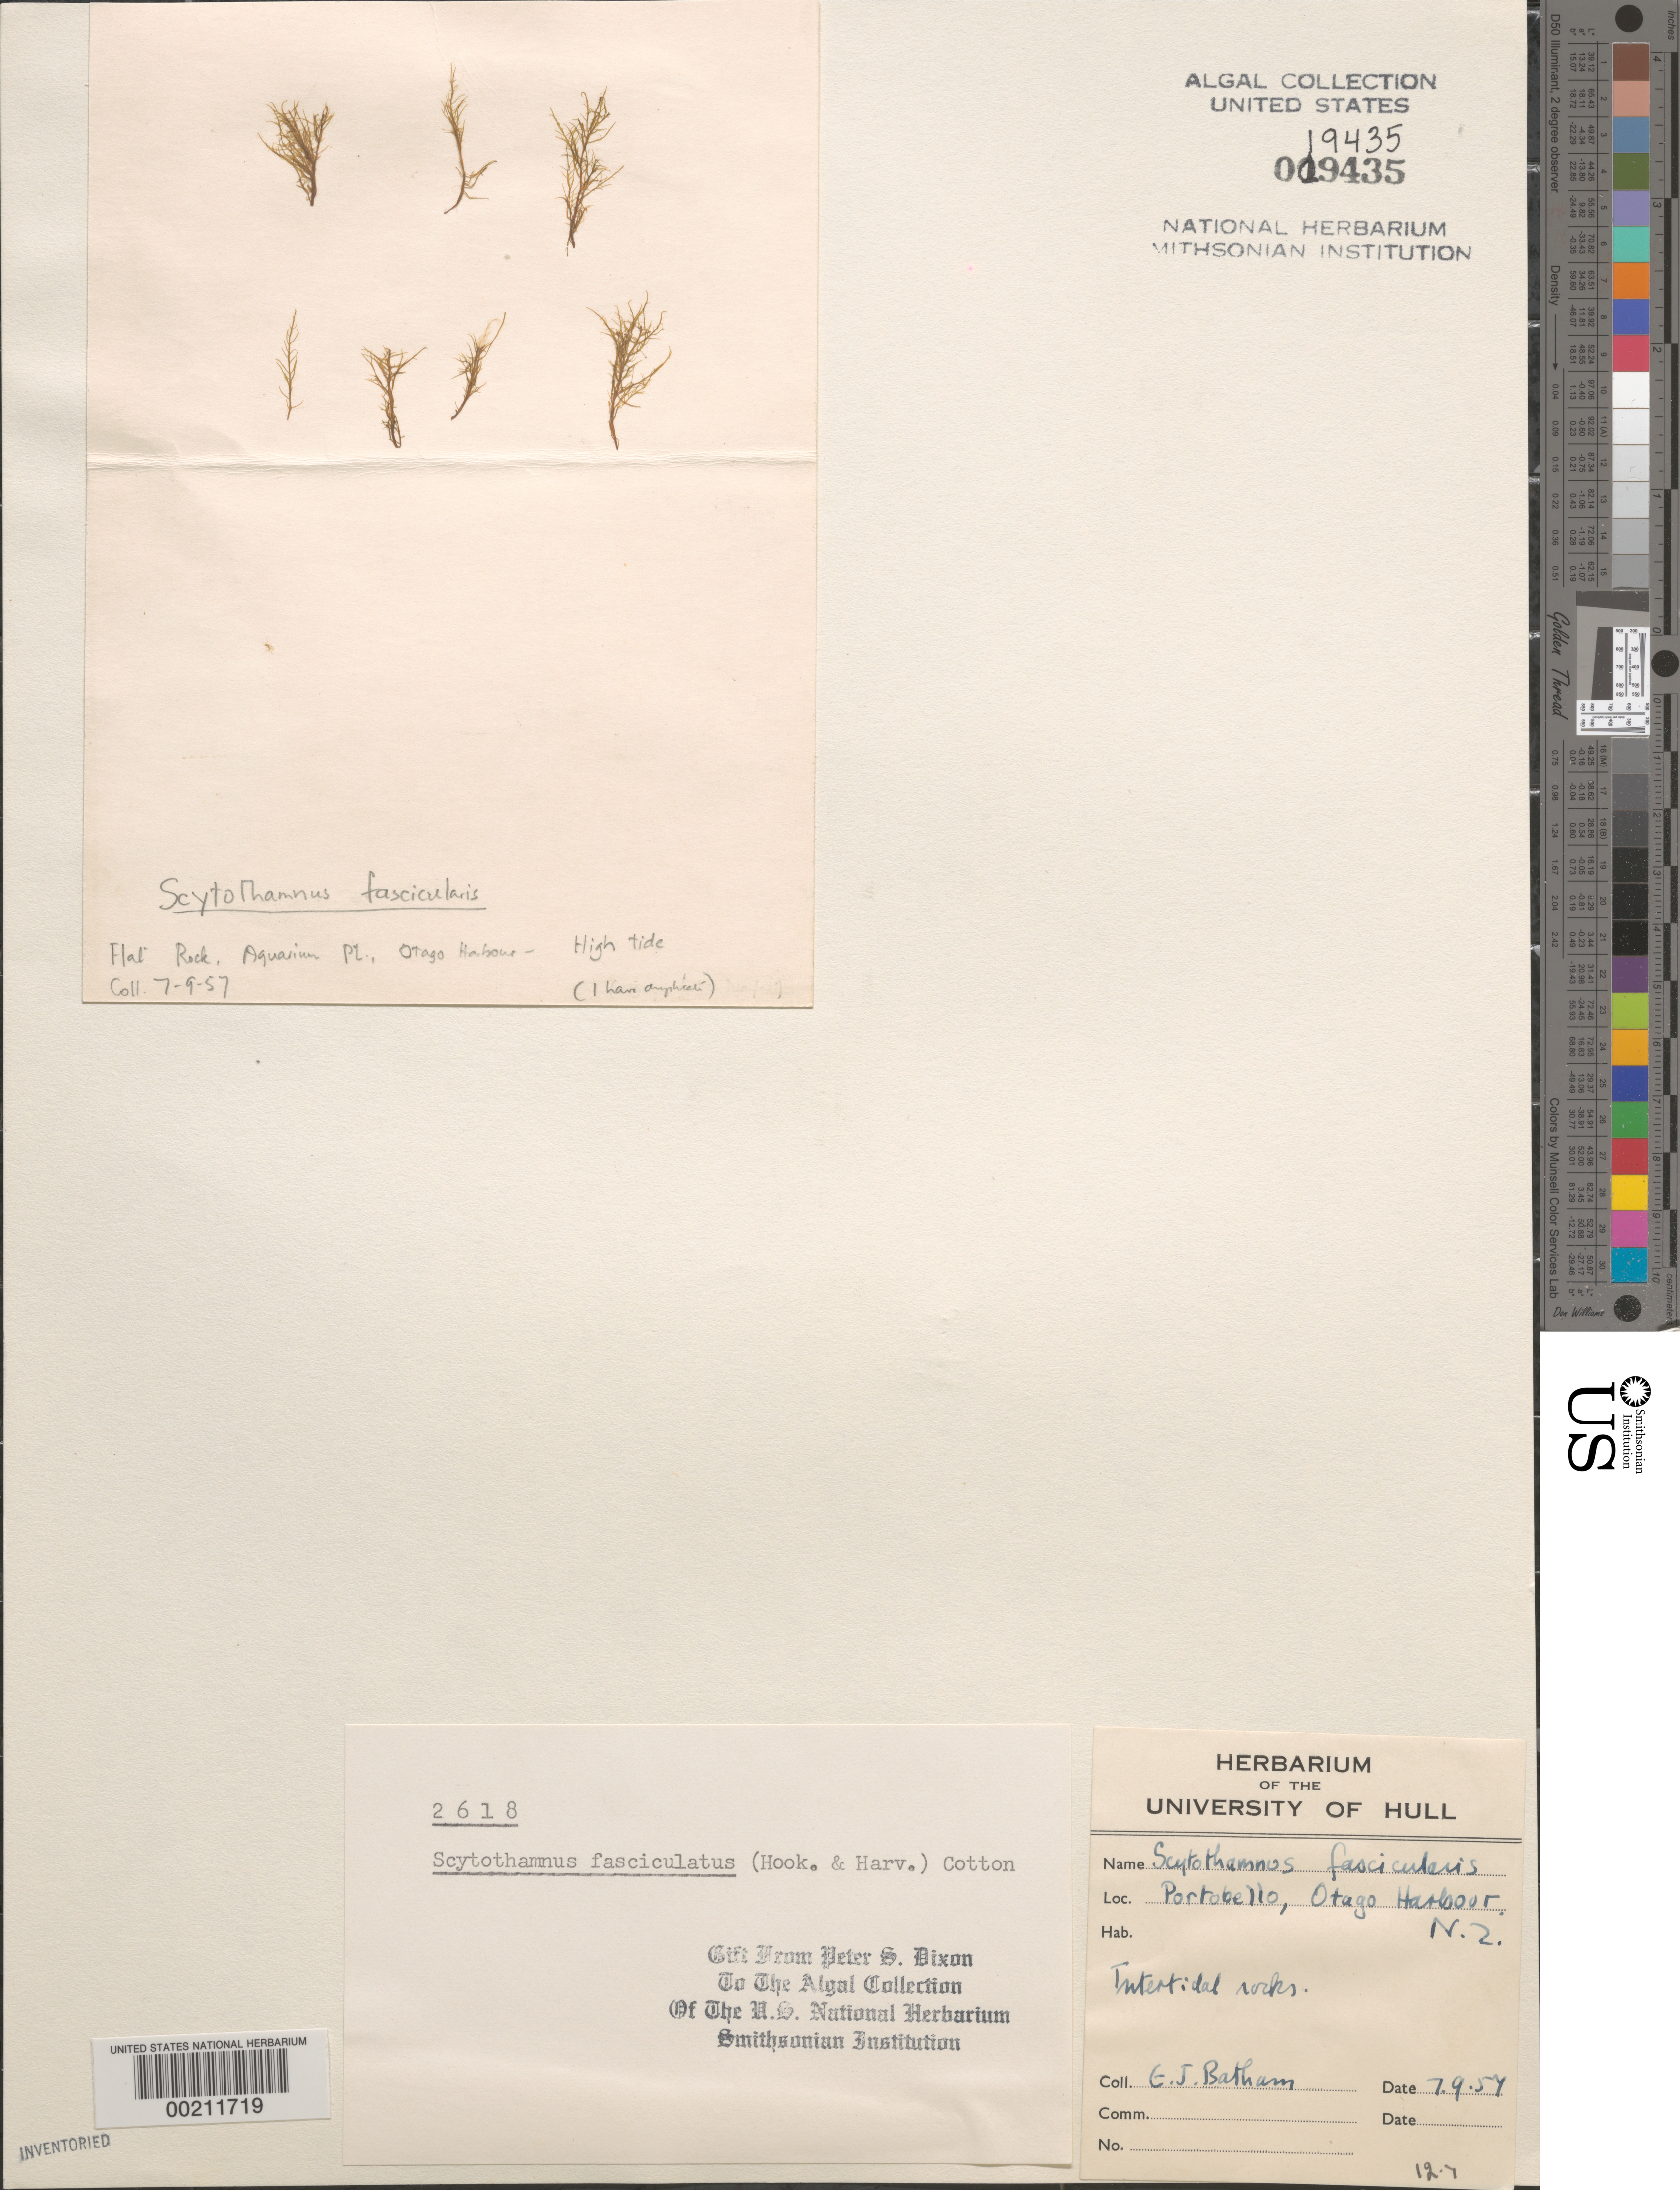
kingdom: Chromista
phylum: Ochrophyta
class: Phaeophyceae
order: Scytothamnales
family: Scytothamnaceae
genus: Scytothamnus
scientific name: Scytothamnus fasciculatus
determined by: Dixon, P. S.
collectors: E. Bathum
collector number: PSD 2618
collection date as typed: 07 Sep 1957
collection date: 1957-09-07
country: New Zealand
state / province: Otago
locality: Otago harbor, portobello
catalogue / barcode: US 19435